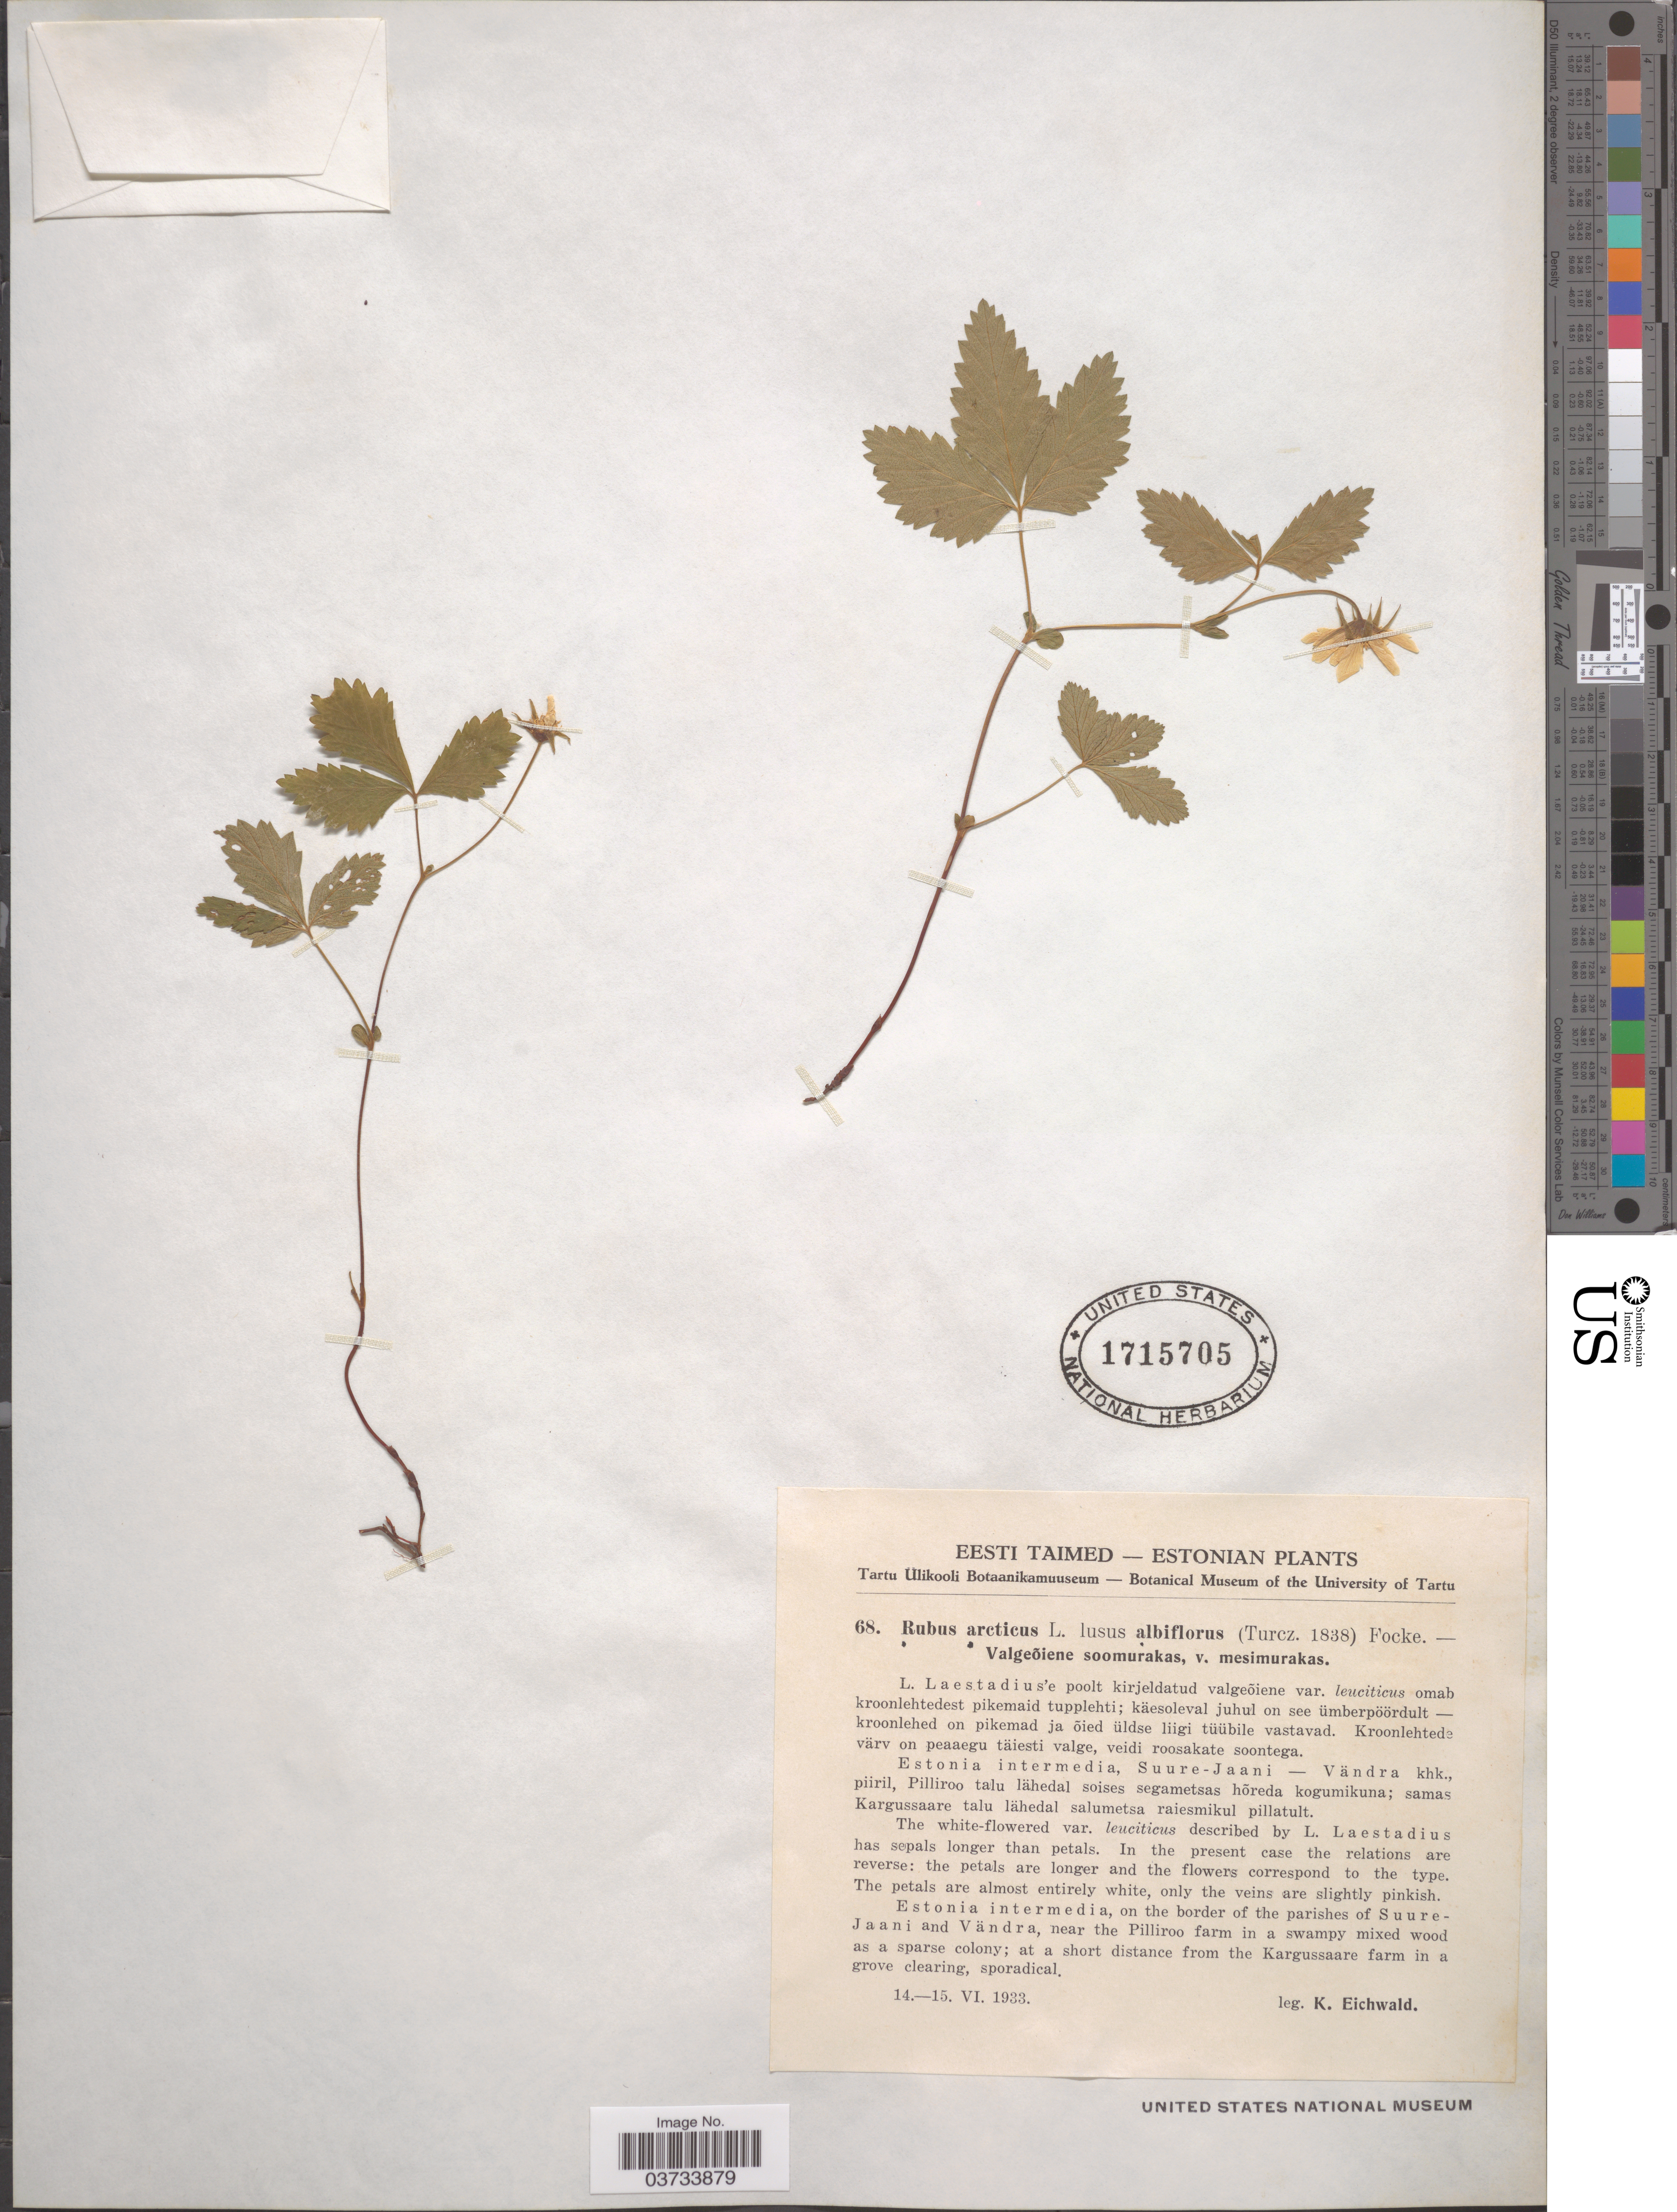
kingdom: Plantae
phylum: Tracheophyta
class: Magnoliopsida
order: Rosales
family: Rosaceae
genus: Rubus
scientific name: Rubus arcticus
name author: L.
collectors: K. Eichwald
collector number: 68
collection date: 1933-06-14/1933-06-15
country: Estonia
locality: Estonia intermedia, on the border of the parishes of Suure-Jaani and Vändra, near the Pilliroo farm; at a short distance from the Kargussaare farm.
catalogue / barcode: US 1715705